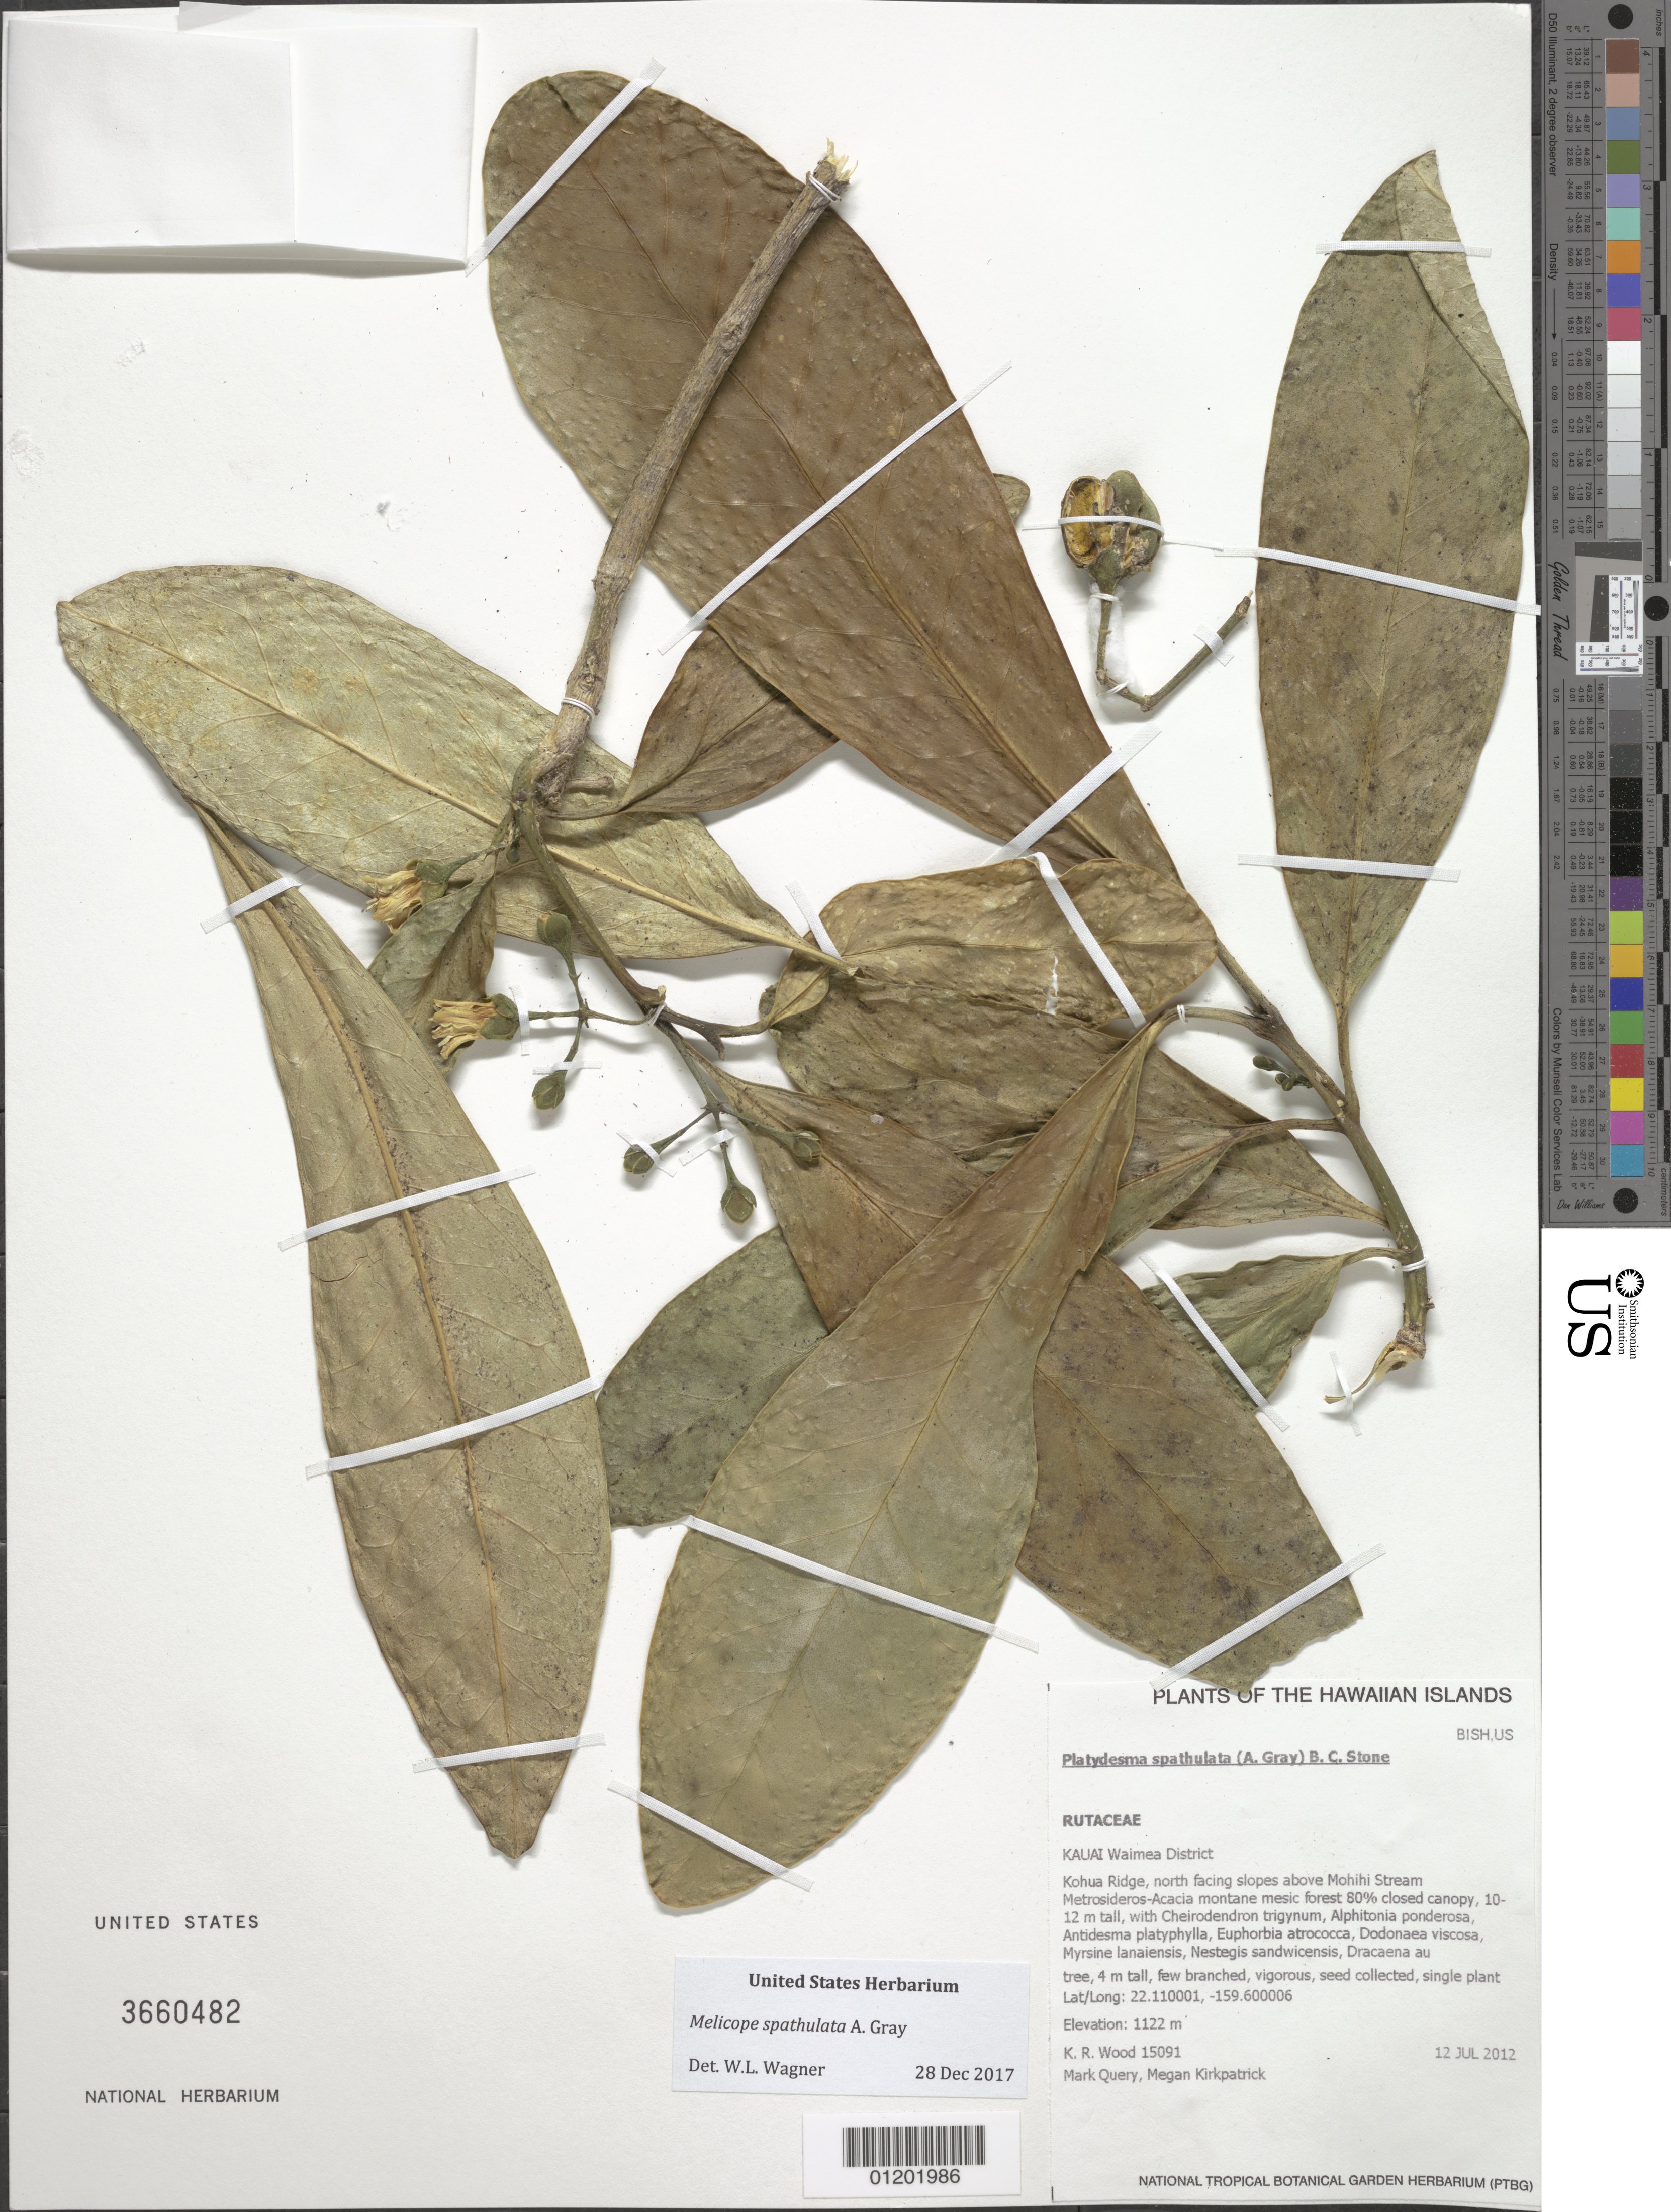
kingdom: Plantae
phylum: Tracheophyta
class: Magnoliopsida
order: Sapindales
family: Rutaceae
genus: Melicope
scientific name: Melicope spathulata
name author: A. Gray in Wilkes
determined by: Wagner, W. L., (BOT), Smithsonian Institution - National Museum of Natural History (UNITED STATES)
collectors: K. R. Wood, M. Query & M. Kirkpatrick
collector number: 15091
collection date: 2012-07-12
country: United States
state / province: Hawaii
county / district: Kauai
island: Kaua'i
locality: Waimea District, Kohua Ridge, north facing slopes above Mohihi Stream.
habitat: Montane mesic forest.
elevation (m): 1122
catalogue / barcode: US 3660482